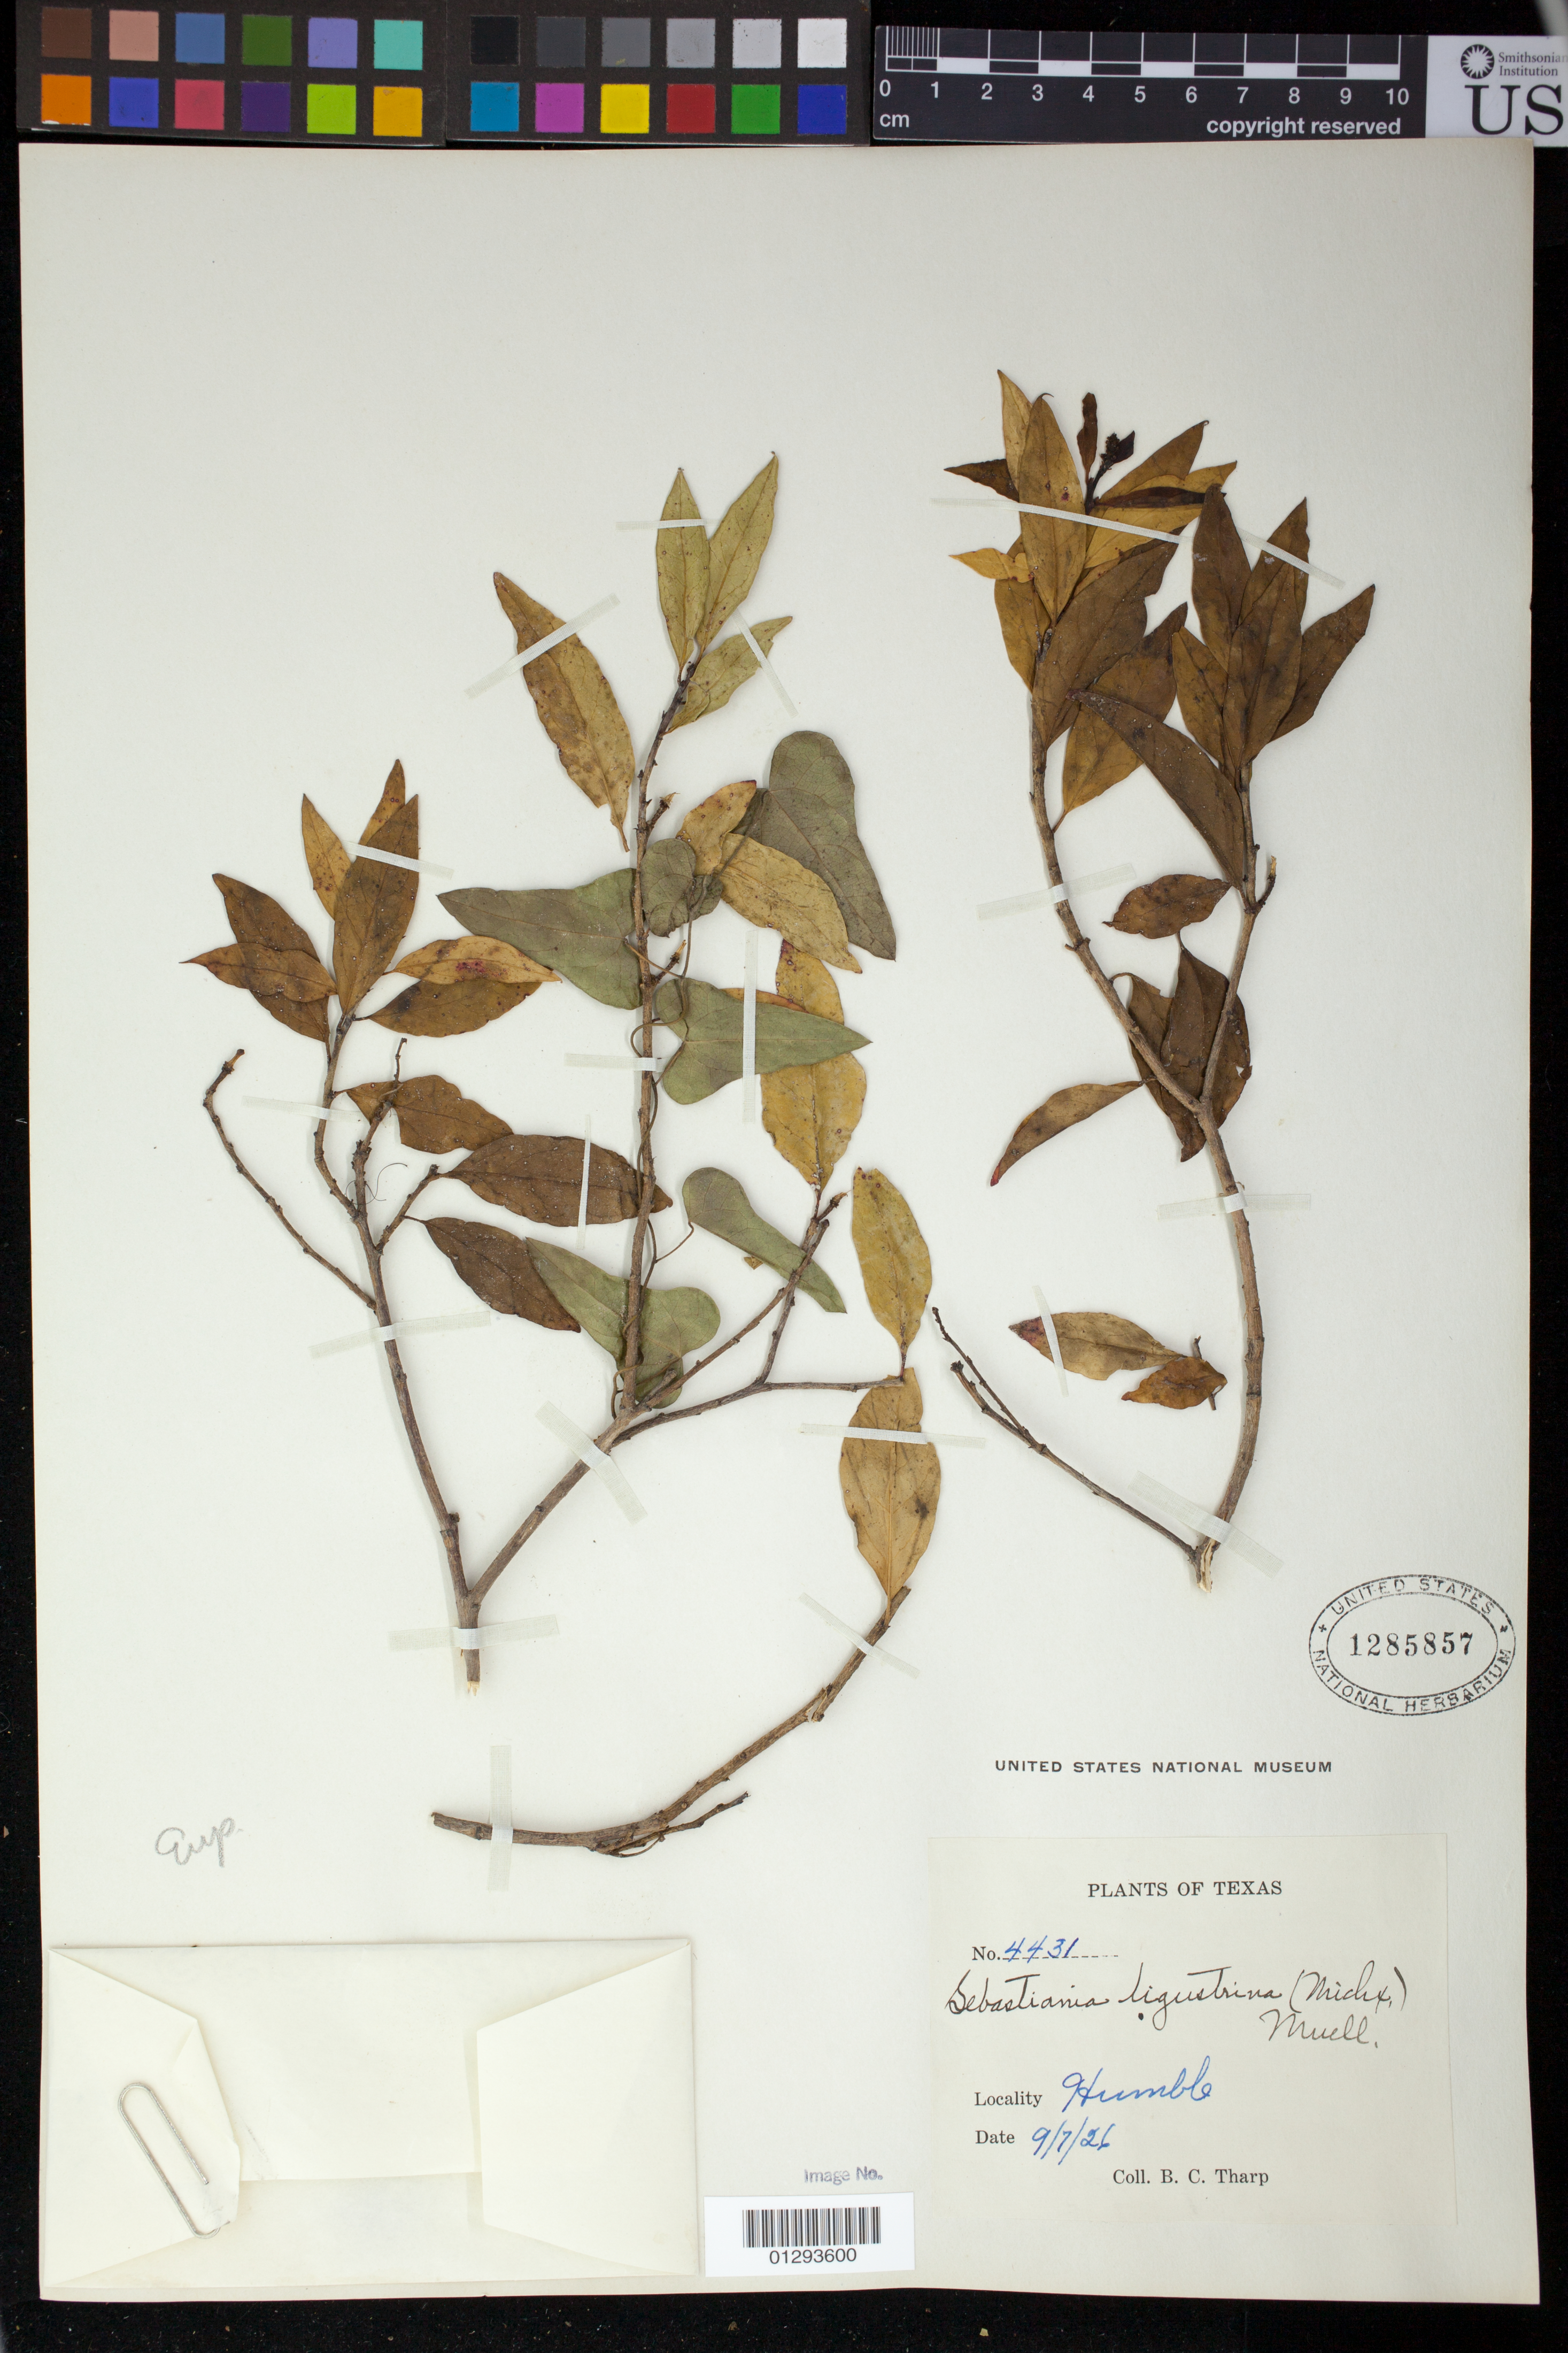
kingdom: Plantae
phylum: Tracheophyta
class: Magnoliopsida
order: Malpighiales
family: Euphorbiaceae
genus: Sebastiania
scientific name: Sebastiania fruticosa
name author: (Bartram) Fernald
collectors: B. C. Tharp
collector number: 4431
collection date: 1926-09-07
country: United States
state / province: Texas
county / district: Harris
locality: Humble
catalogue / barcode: US 1285857